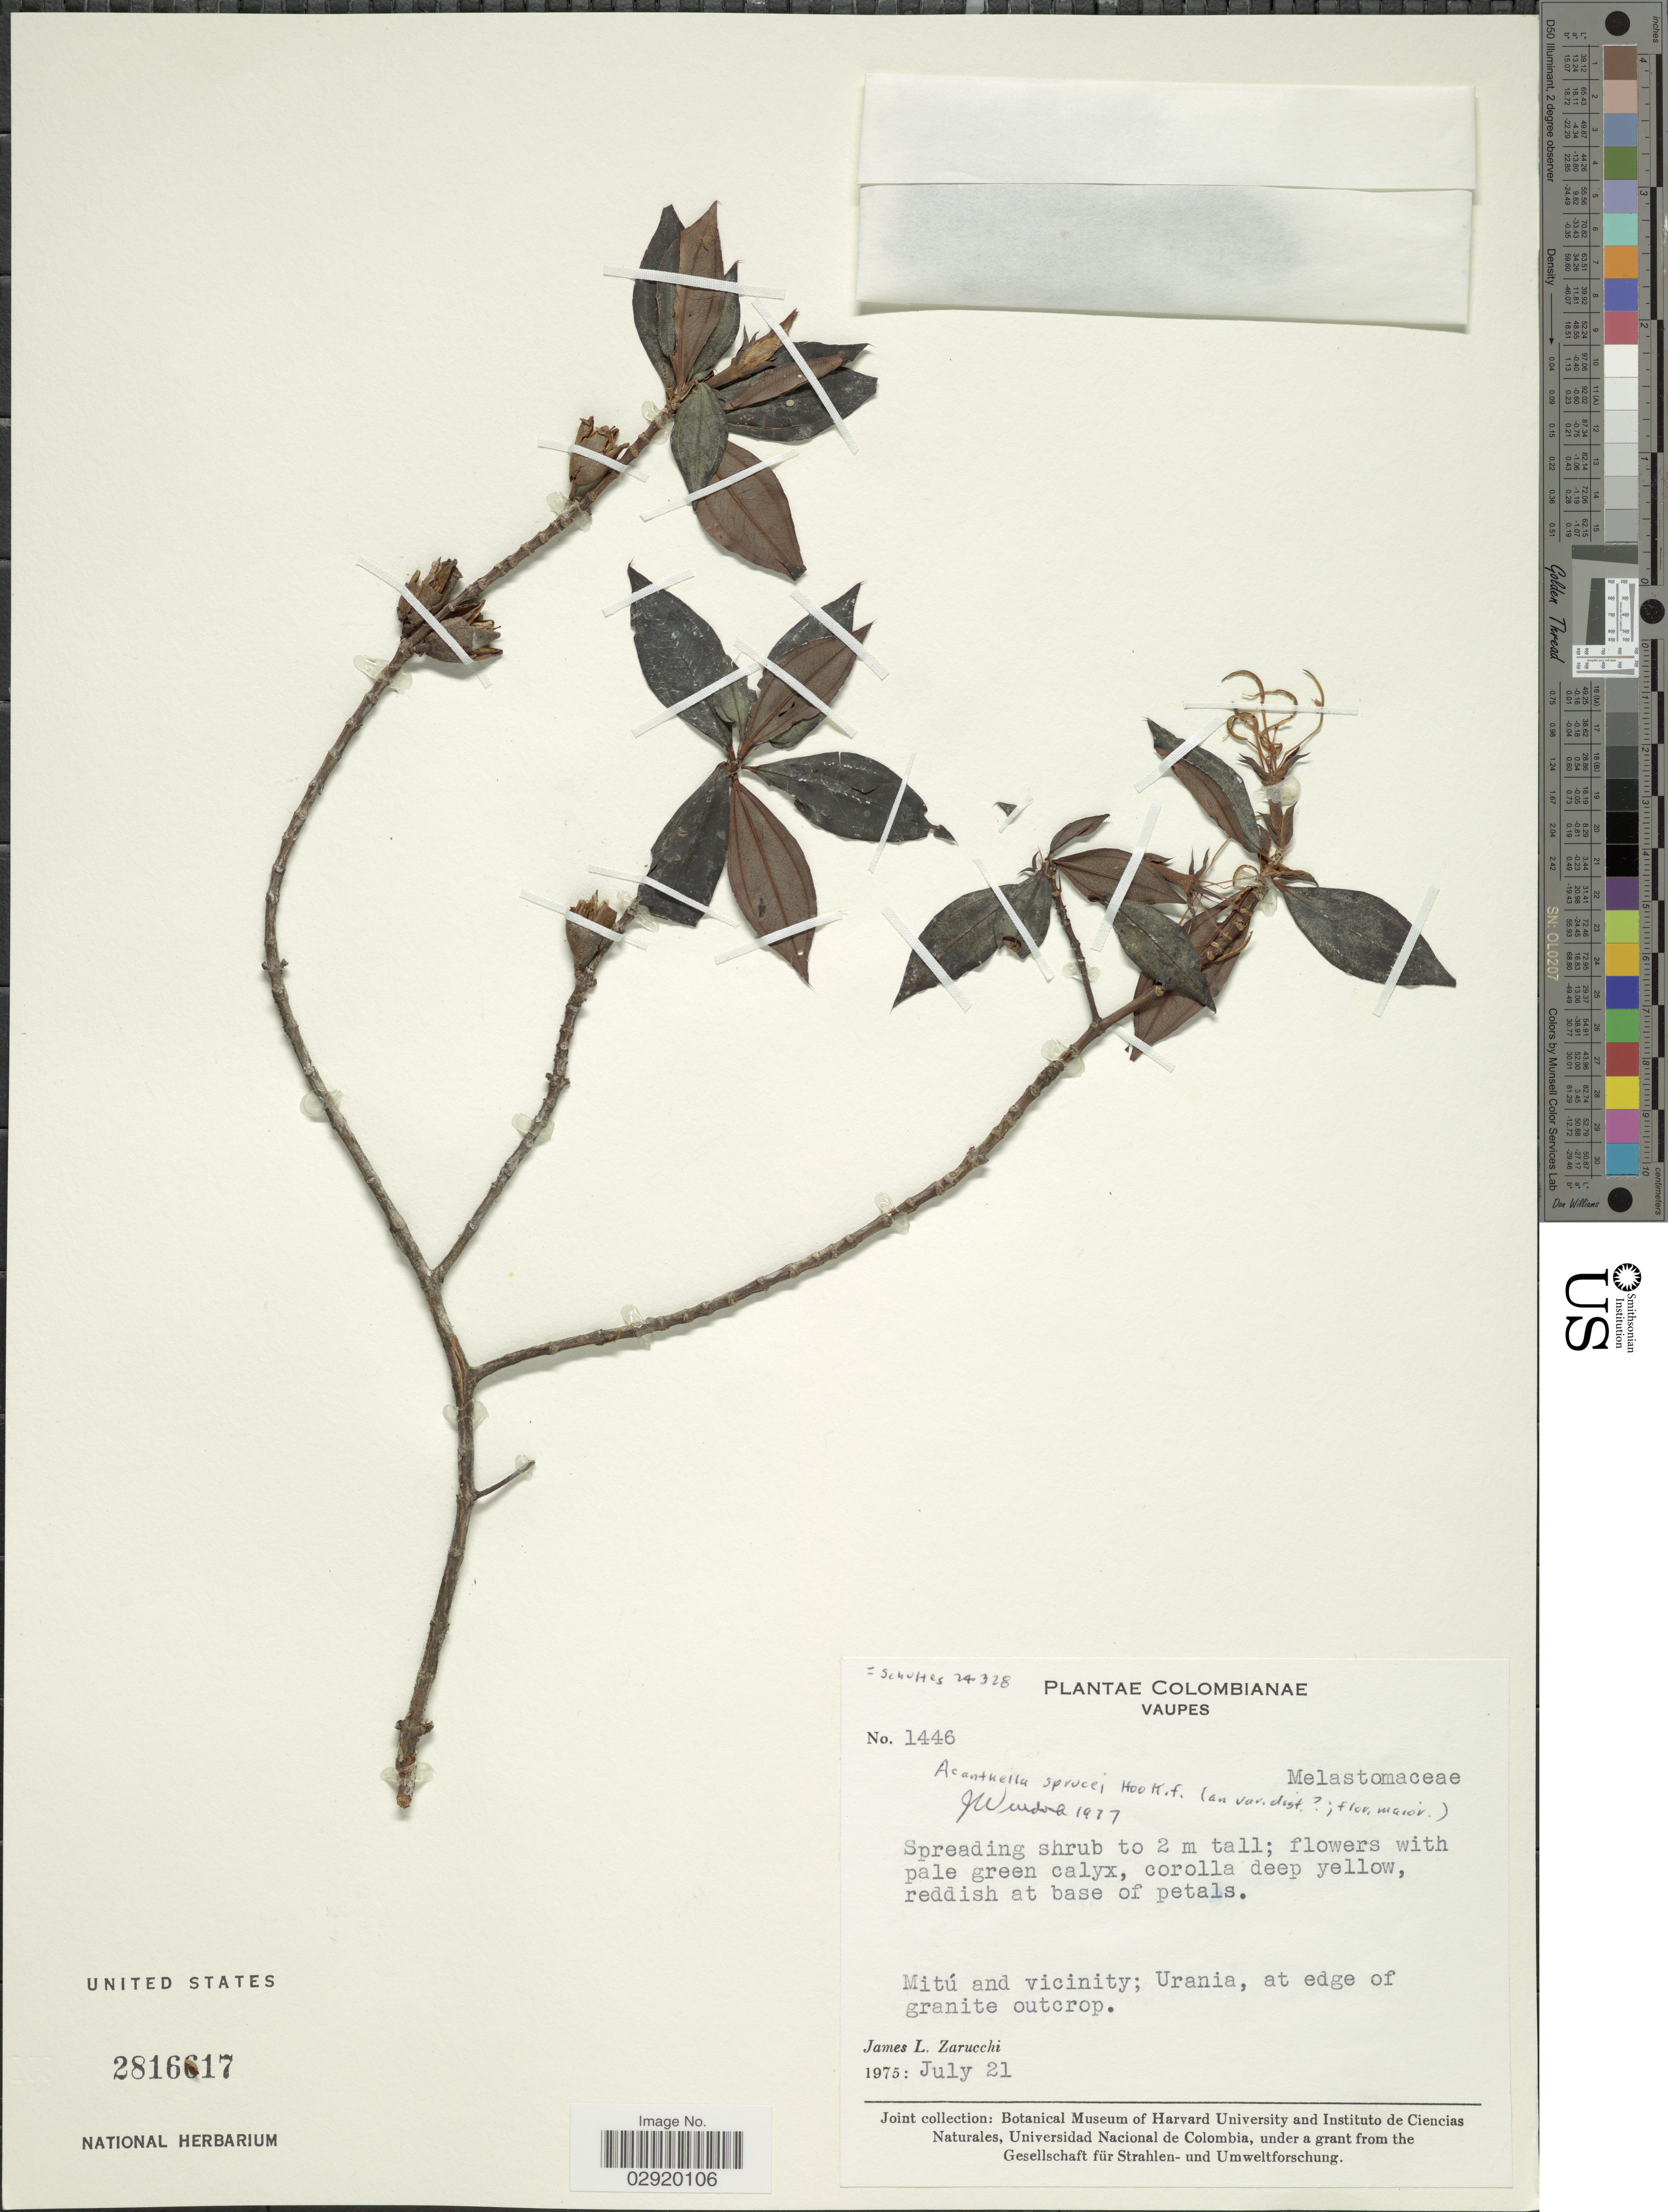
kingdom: Plantae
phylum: Tracheophyta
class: Magnoliopsida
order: Myrtales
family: Melastomataceae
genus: Acanthella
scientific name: Acanthella sprucei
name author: Benth. & Hook. f.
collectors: J. L. Zarucchi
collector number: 1446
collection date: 1975-07-21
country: Colombia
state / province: Vaupés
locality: Mitú and vicinity; Urania, at edge of granite outcrop.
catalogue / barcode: US 2816617